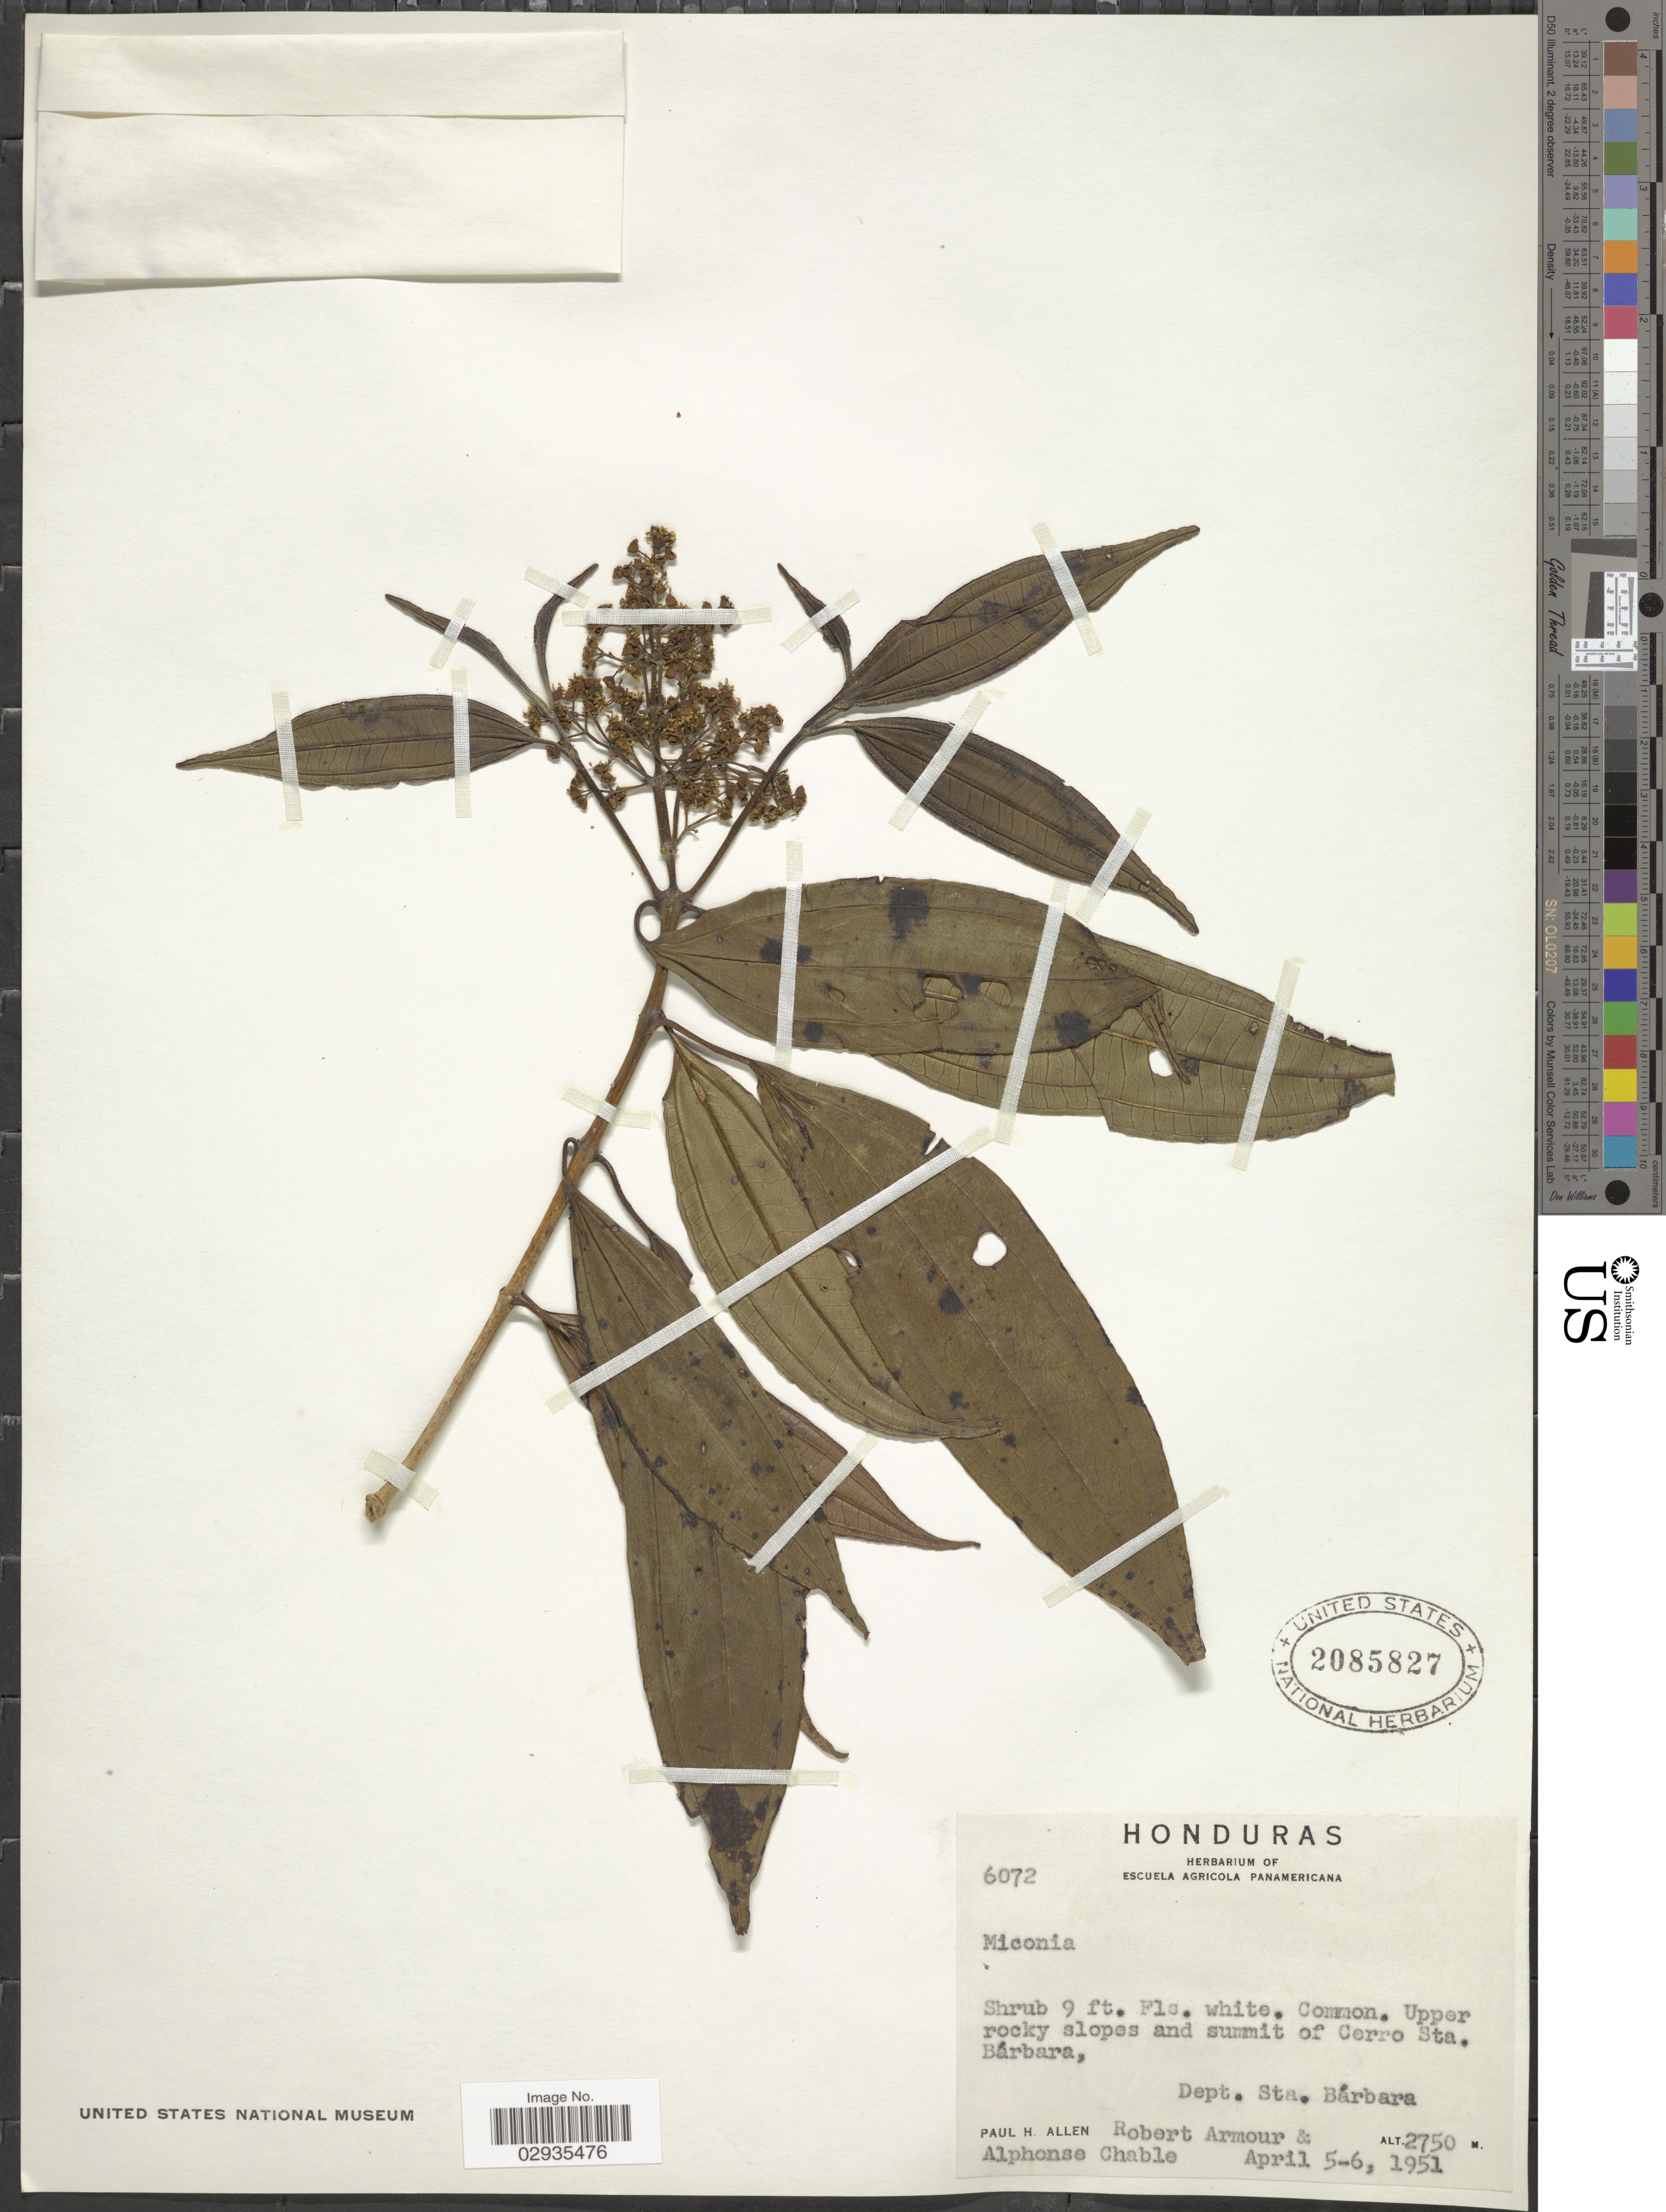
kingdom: Plantae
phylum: Tracheophyta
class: Magnoliopsida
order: Myrtales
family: Melastomataceae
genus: Miconia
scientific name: Miconia sp.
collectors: P. H. Allen, R. Armour & A. Chable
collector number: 6072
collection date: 1951-04-05/1951-04-06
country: Honduras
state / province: Santa Bárbara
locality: Upper rocky slopes and summit of Cerro Sta. Bárbara, Dept. Sta. Bárbara.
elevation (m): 2750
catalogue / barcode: US 2085827